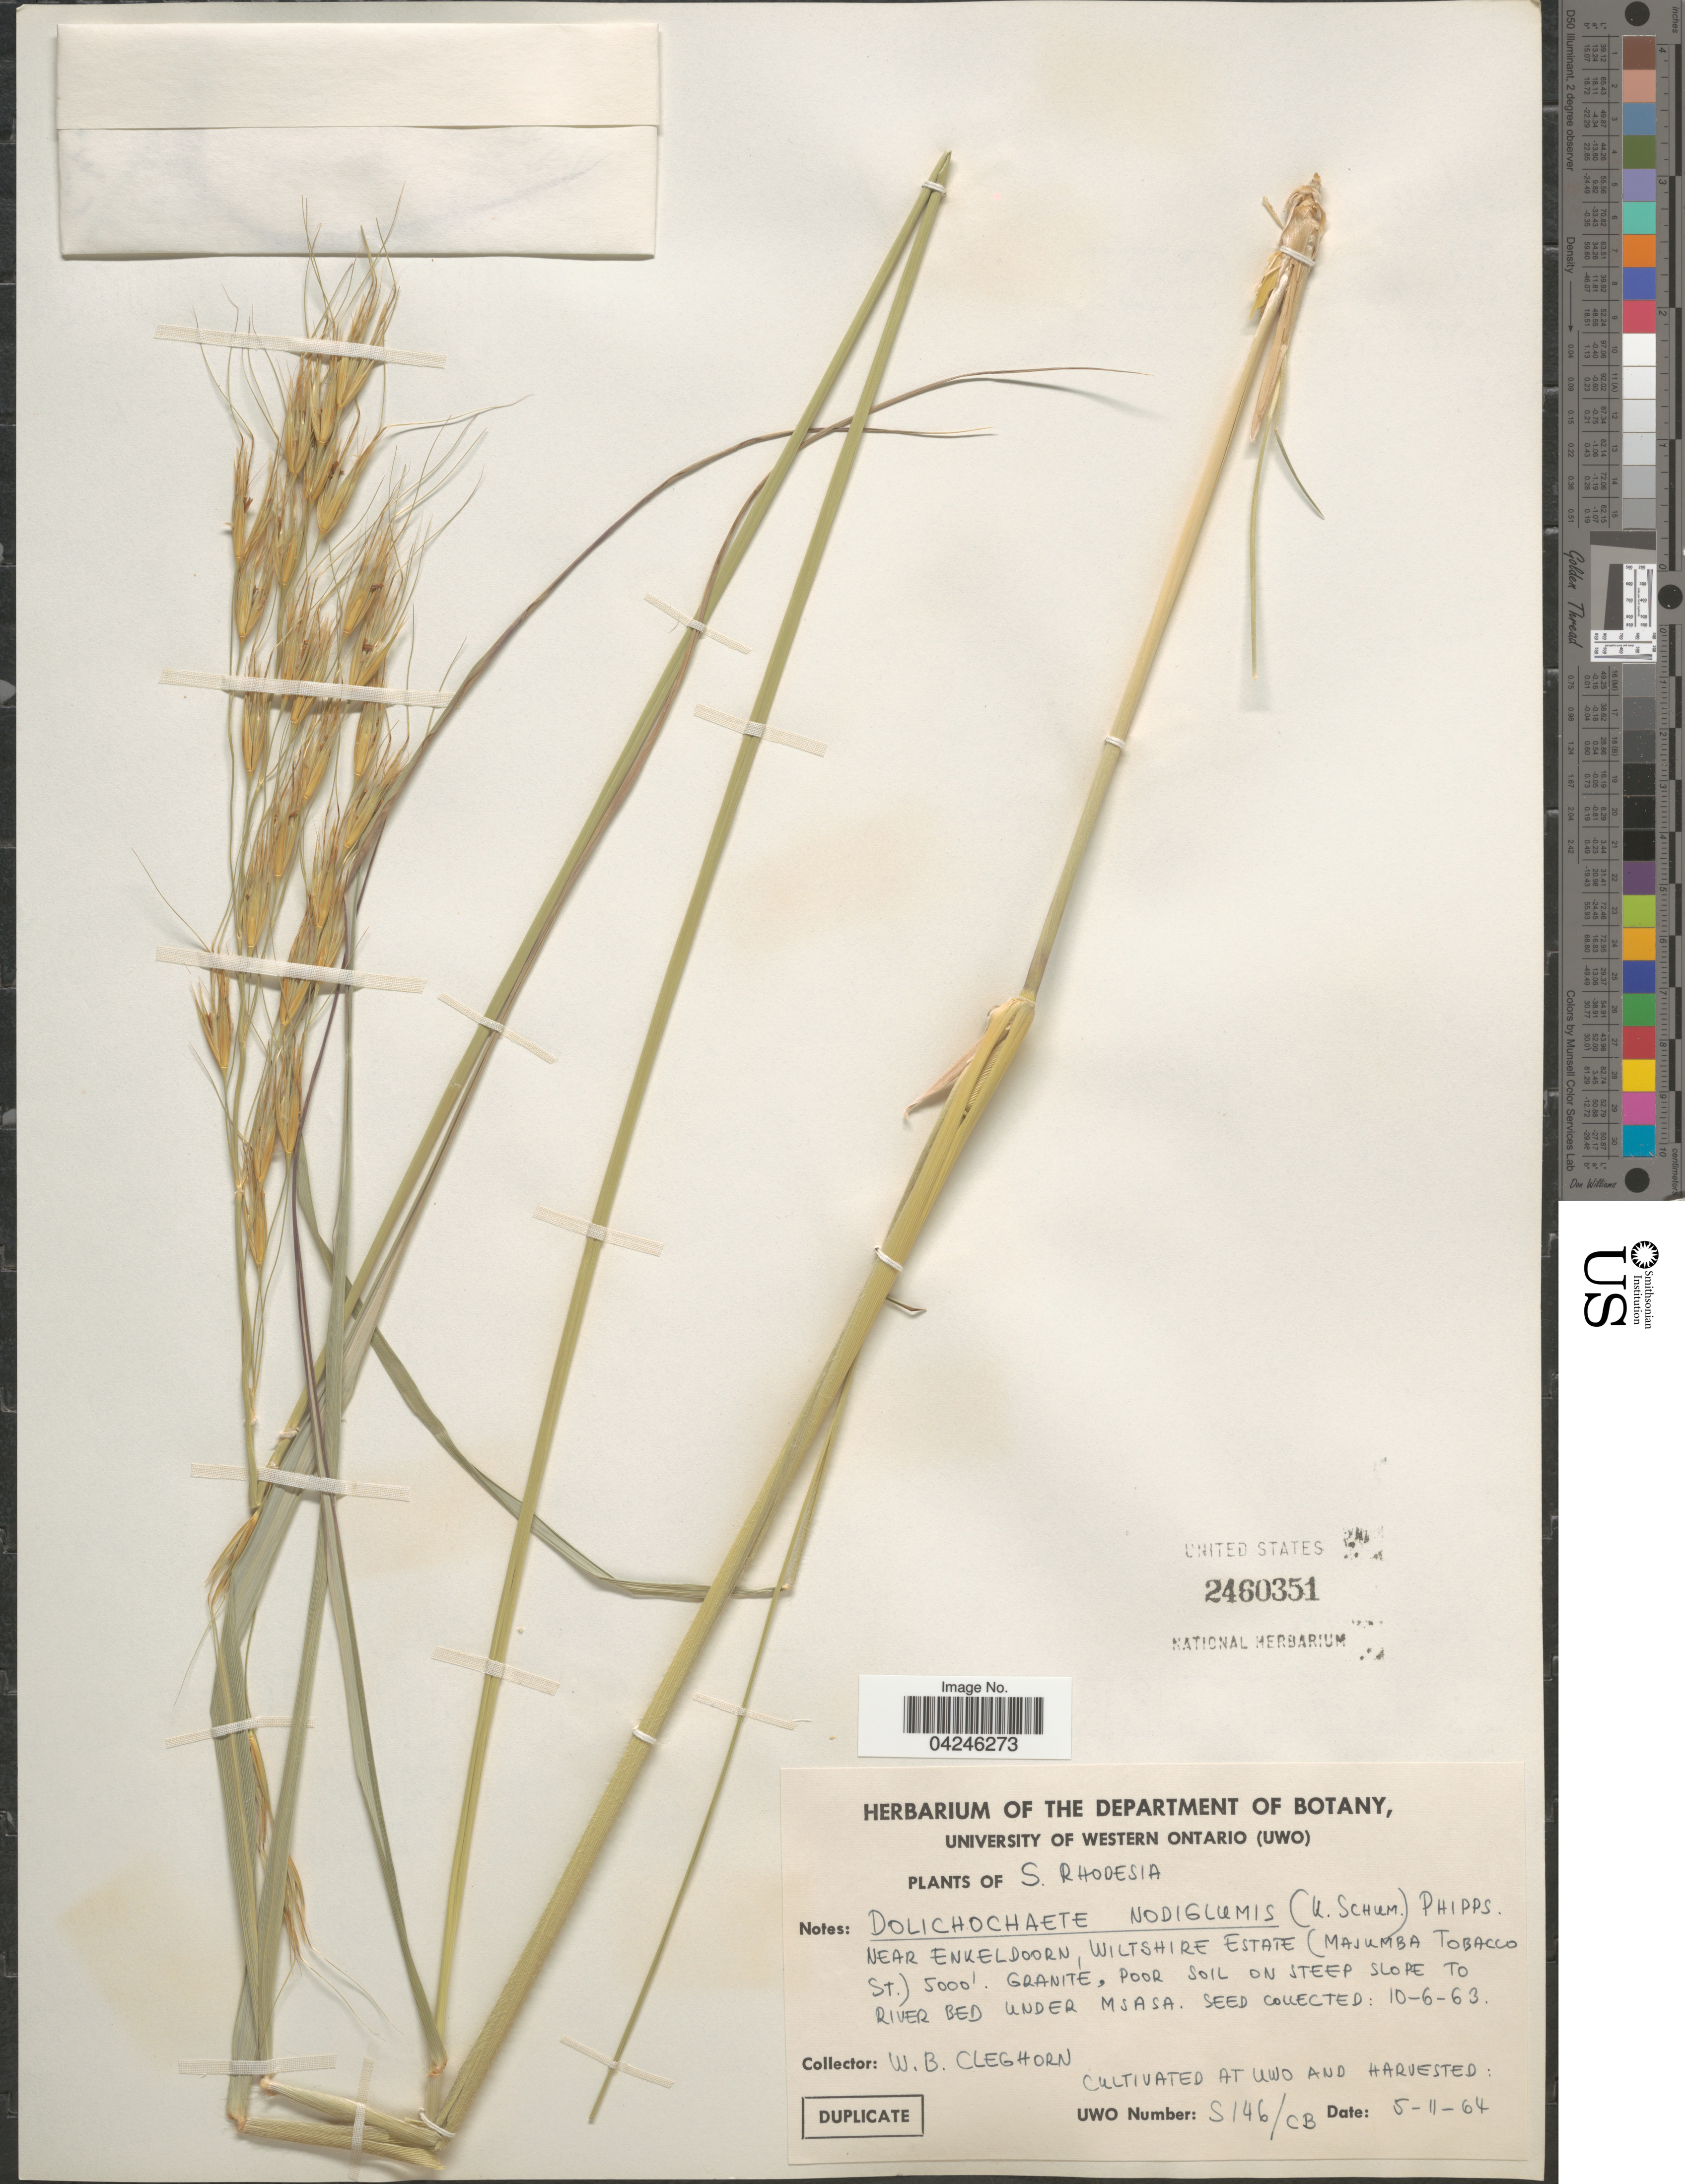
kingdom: Plantae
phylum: Tracheophyta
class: Liliopsida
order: Poales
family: Poaceae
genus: Tristachya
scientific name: Tristachya nodiglumis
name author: K. Schum.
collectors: Cleghorn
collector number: S146/CB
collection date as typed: Transcribed d/m/y: 5/11/64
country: Canada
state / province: Ontario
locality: At UWO and harvested.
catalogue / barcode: US 2460351